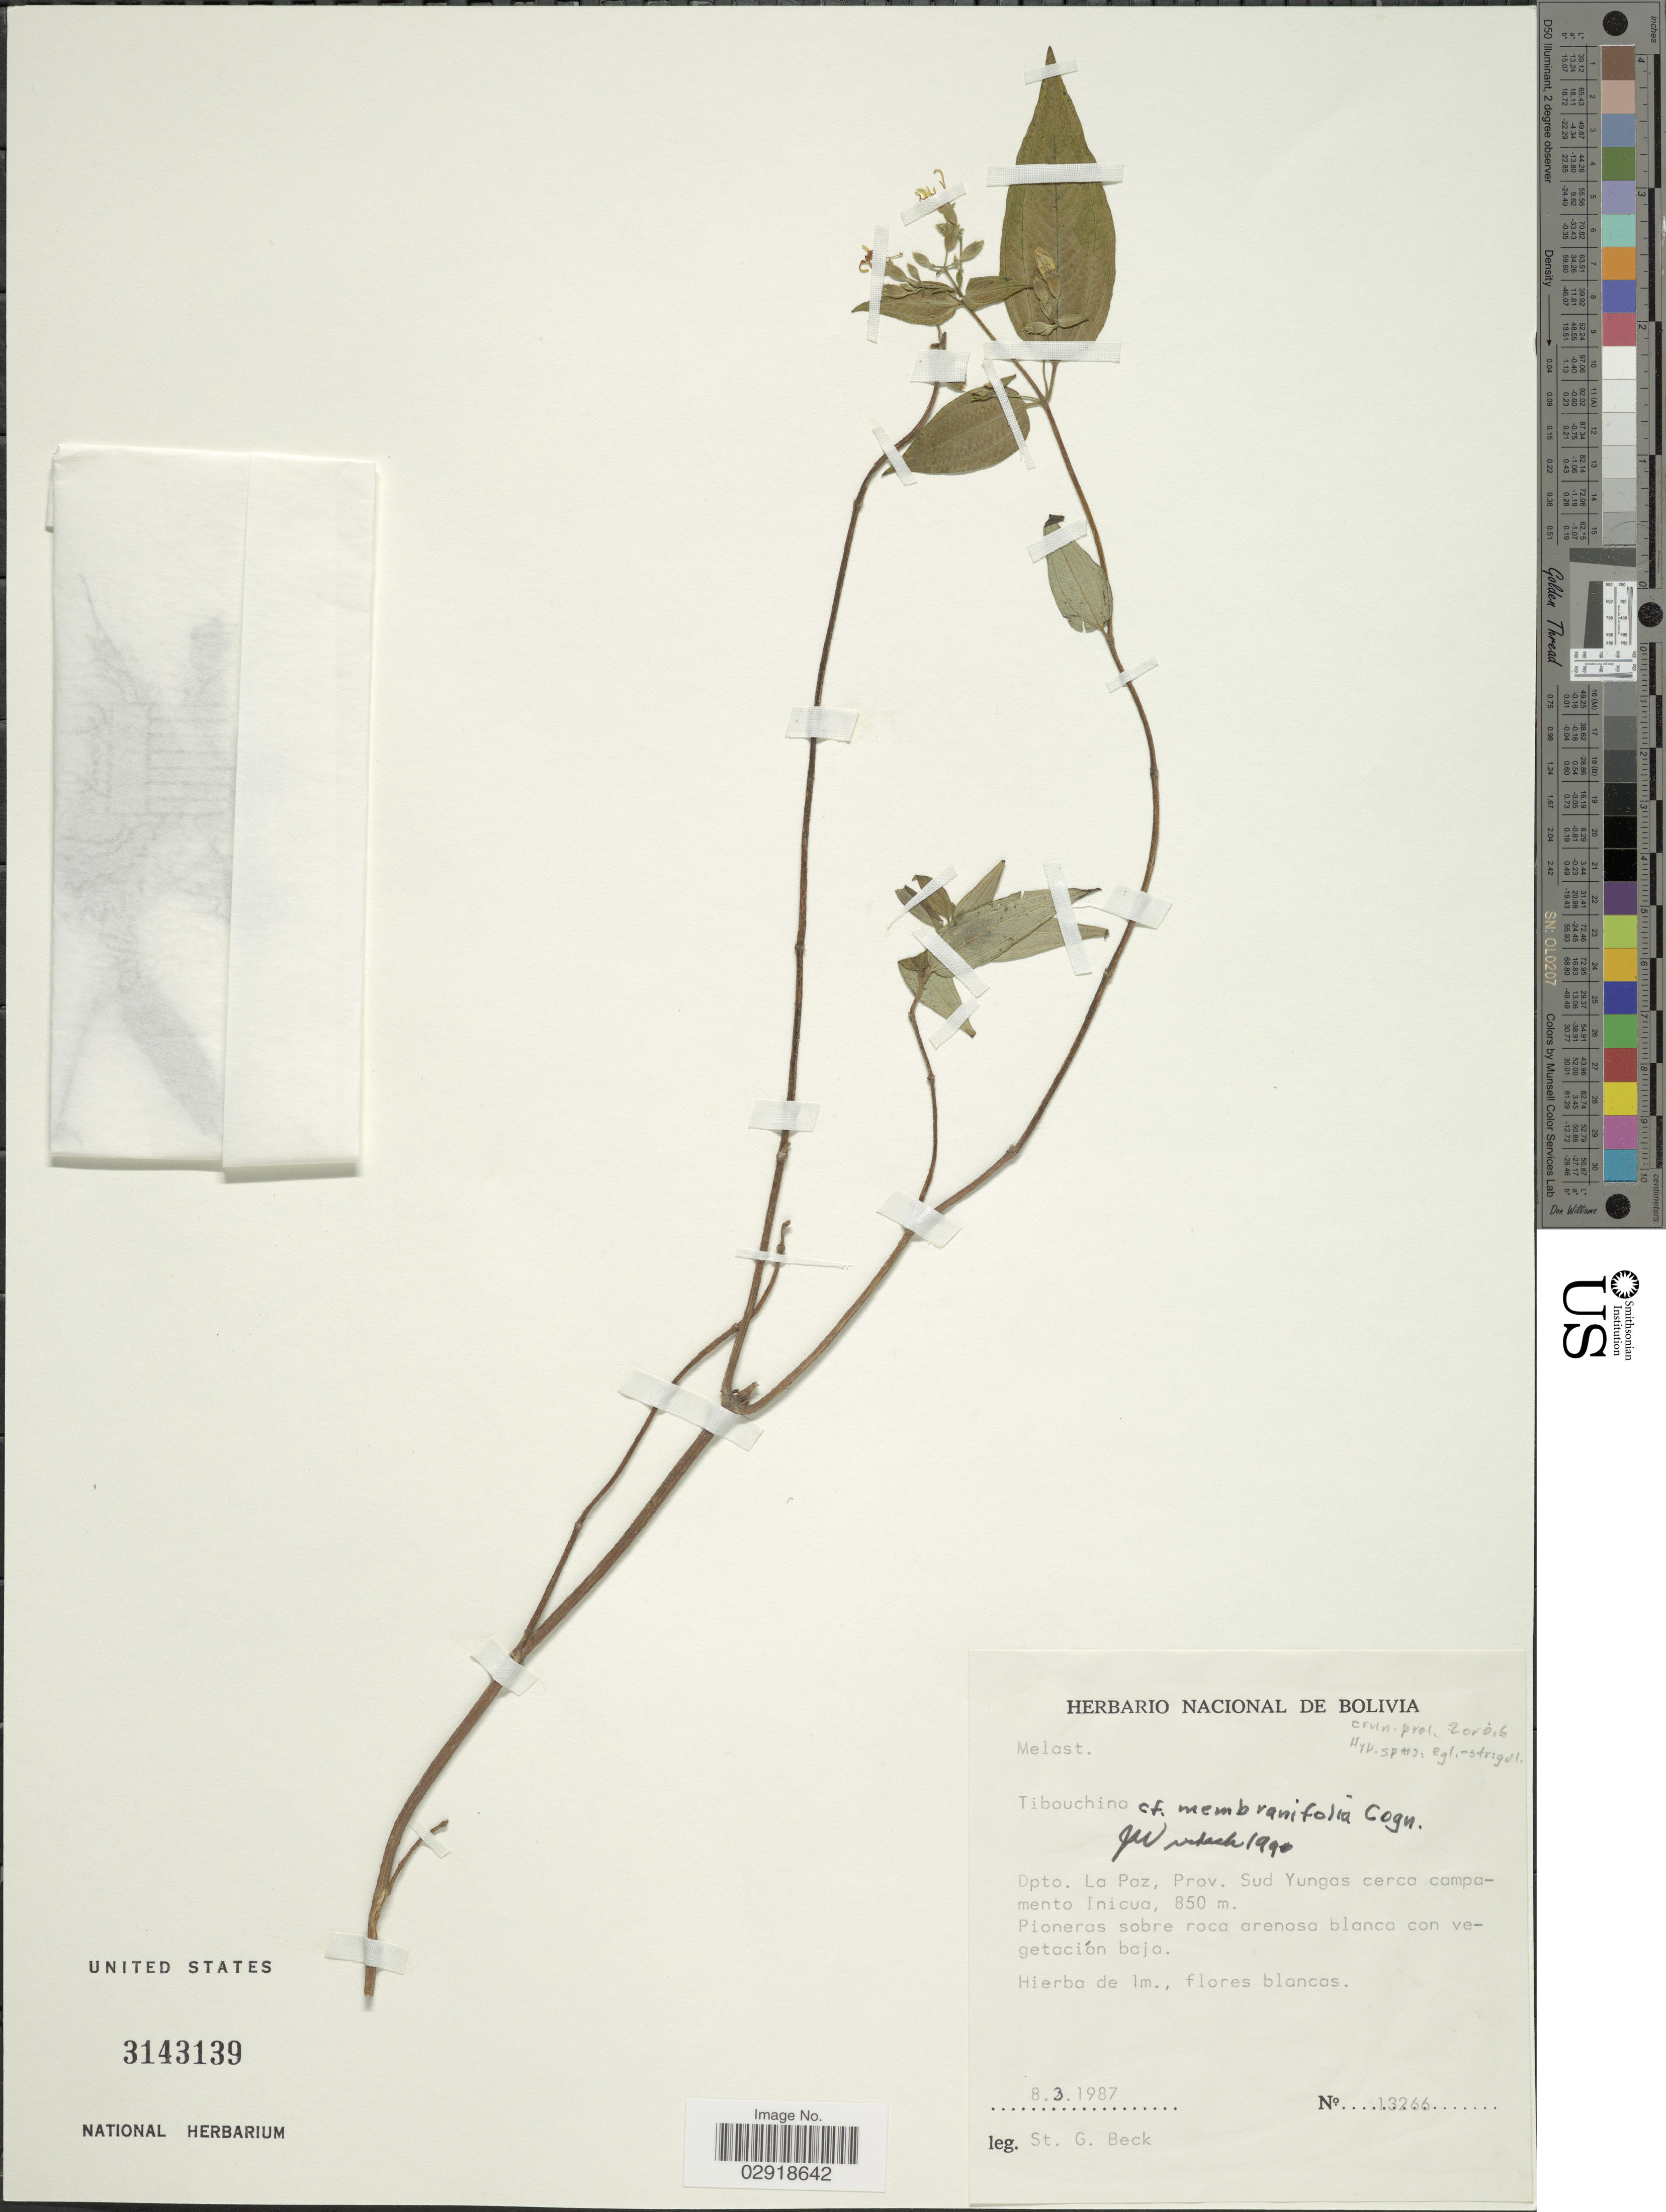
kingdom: Plantae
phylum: Tracheophyta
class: Magnoliopsida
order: Myrtales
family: Melastomataceae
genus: Chaetogastra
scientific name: Chaetogastra membranifolia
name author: (Cogn.) P.J.F. Guim. & Michelang.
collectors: S. G. Beck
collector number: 13266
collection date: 1987-03-08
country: Bolivia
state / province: La Paz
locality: Dpto. La Paz, Prov. Sud Yungas cerca campamento Inicua.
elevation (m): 850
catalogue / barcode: US 3143139